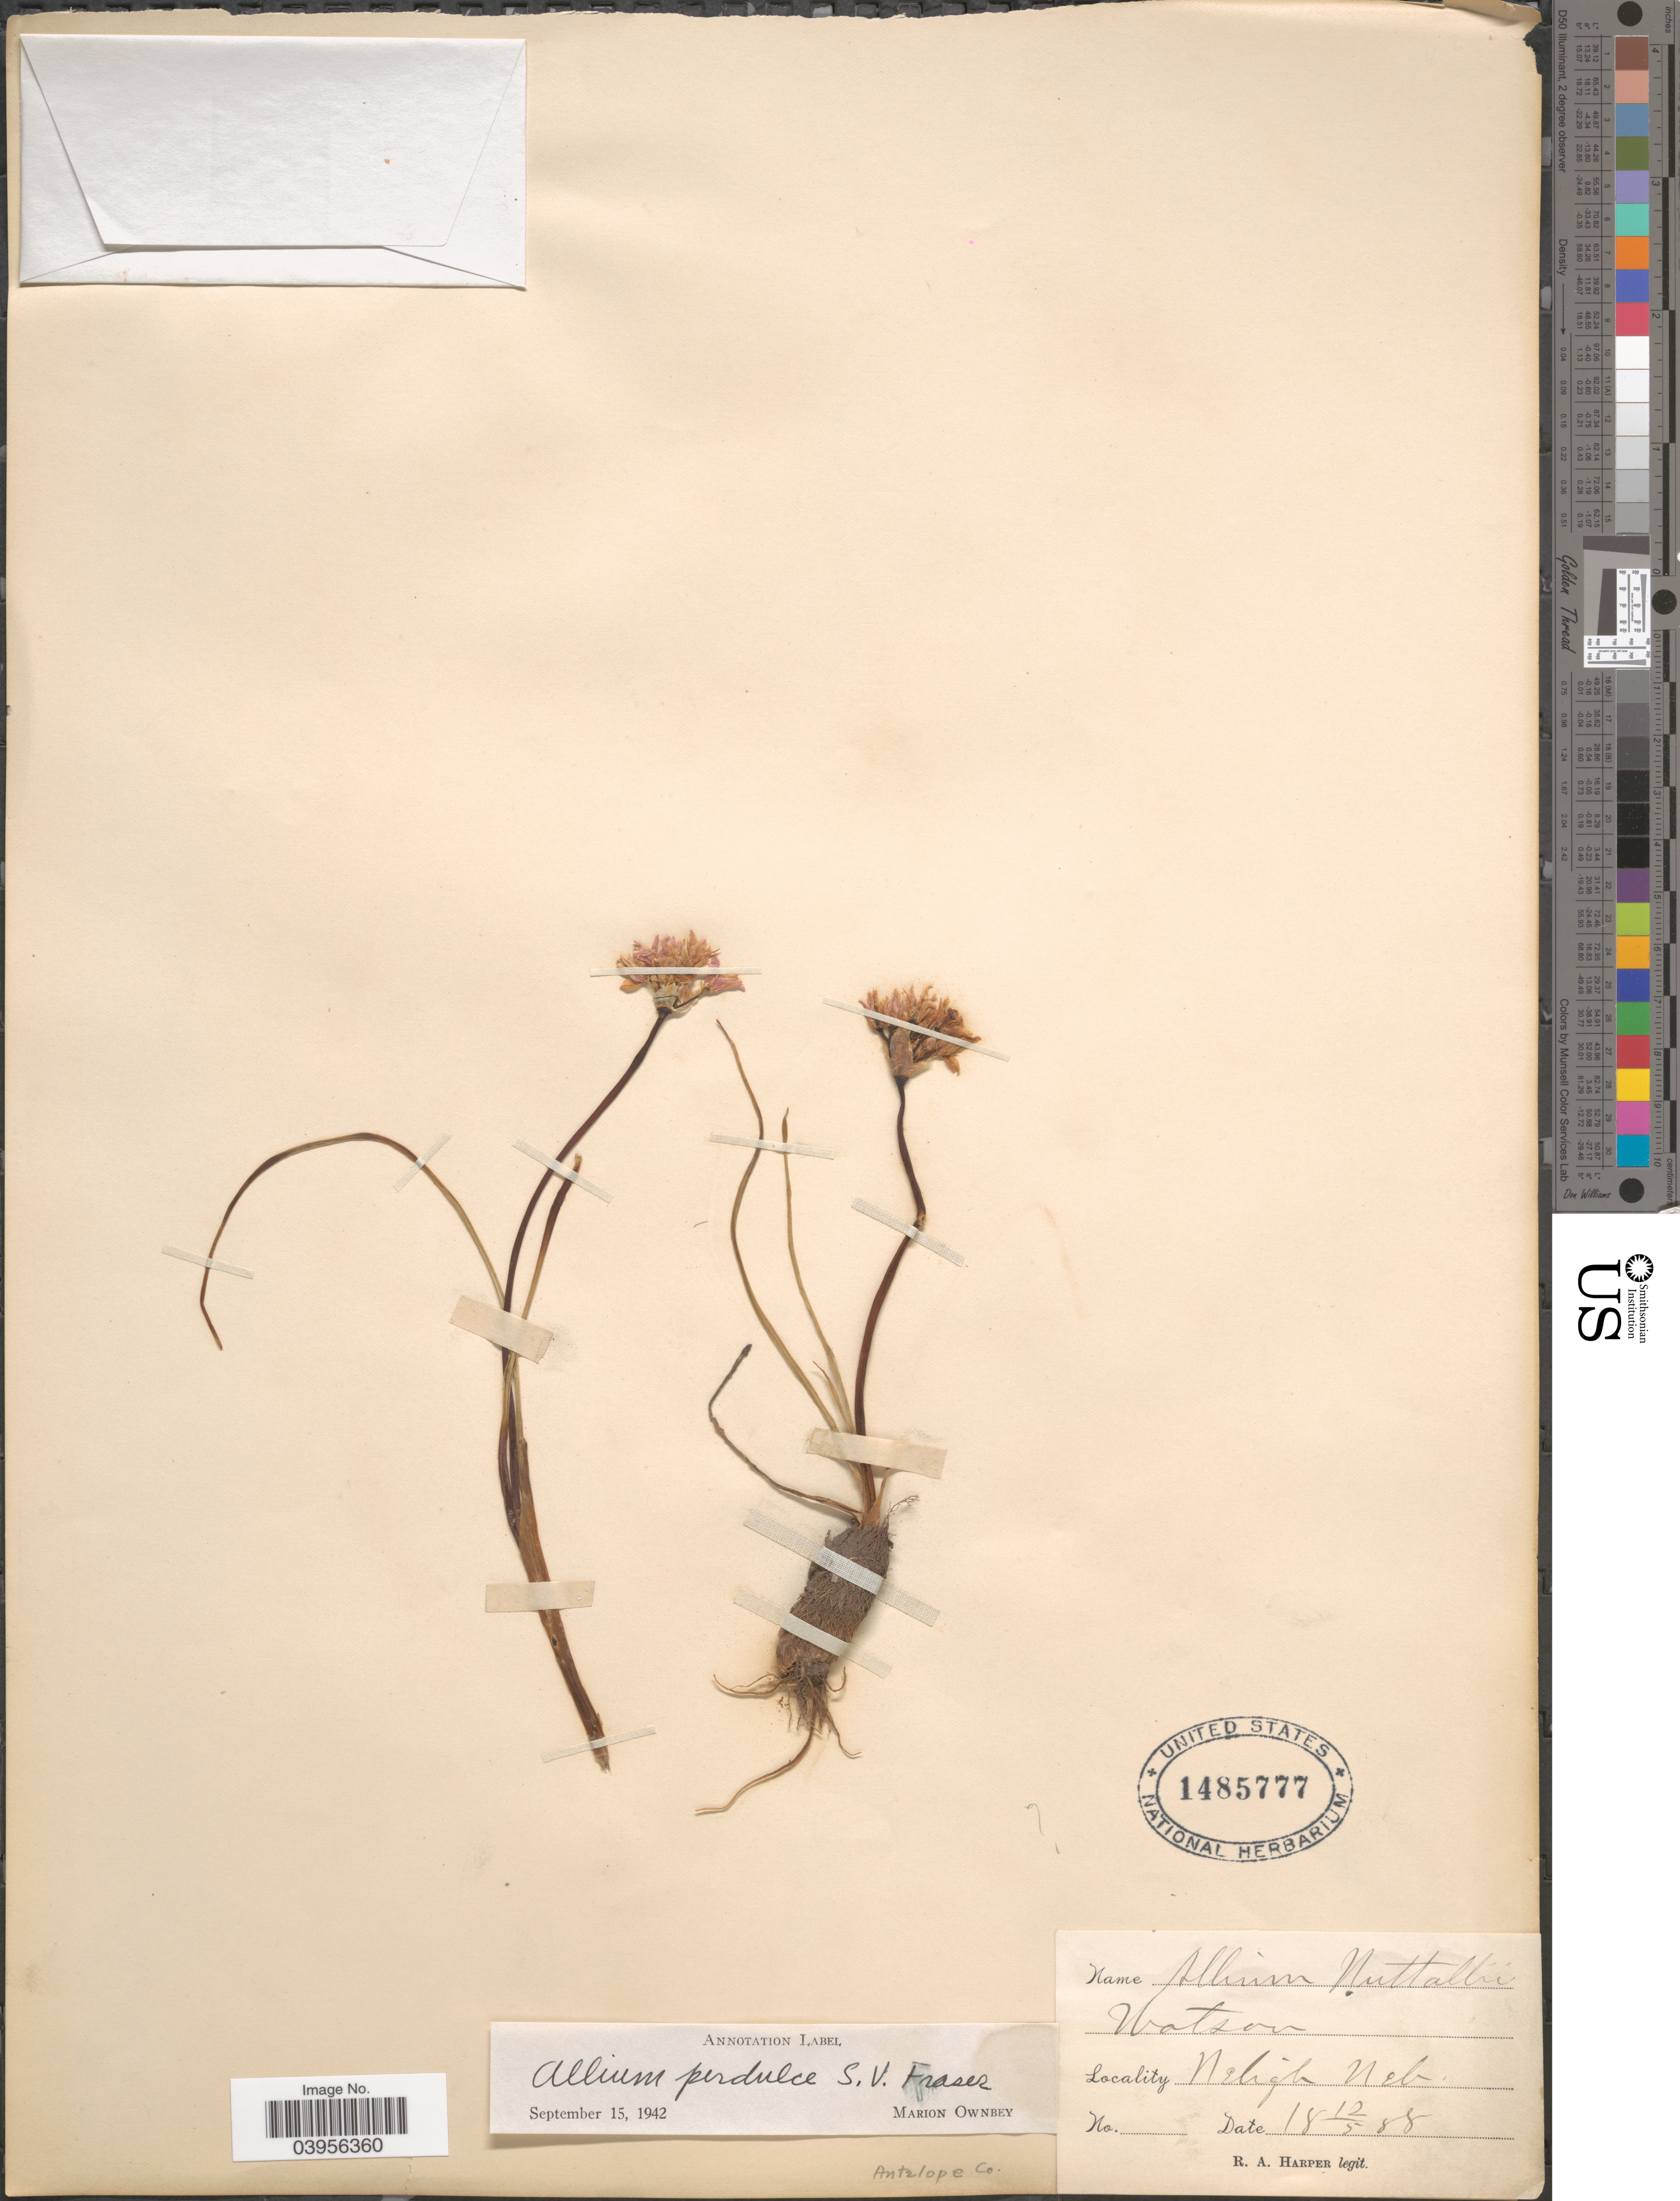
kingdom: Plantae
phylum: Tracheophyta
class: Liliopsida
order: Asparagales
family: Amaryllidaceae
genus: Allium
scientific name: Allium perdulce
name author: S.V. Fraser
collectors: R. A. Harper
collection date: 1888-05-12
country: United States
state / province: Nebraska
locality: Neligh. Antelope Co.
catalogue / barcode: US 1485777